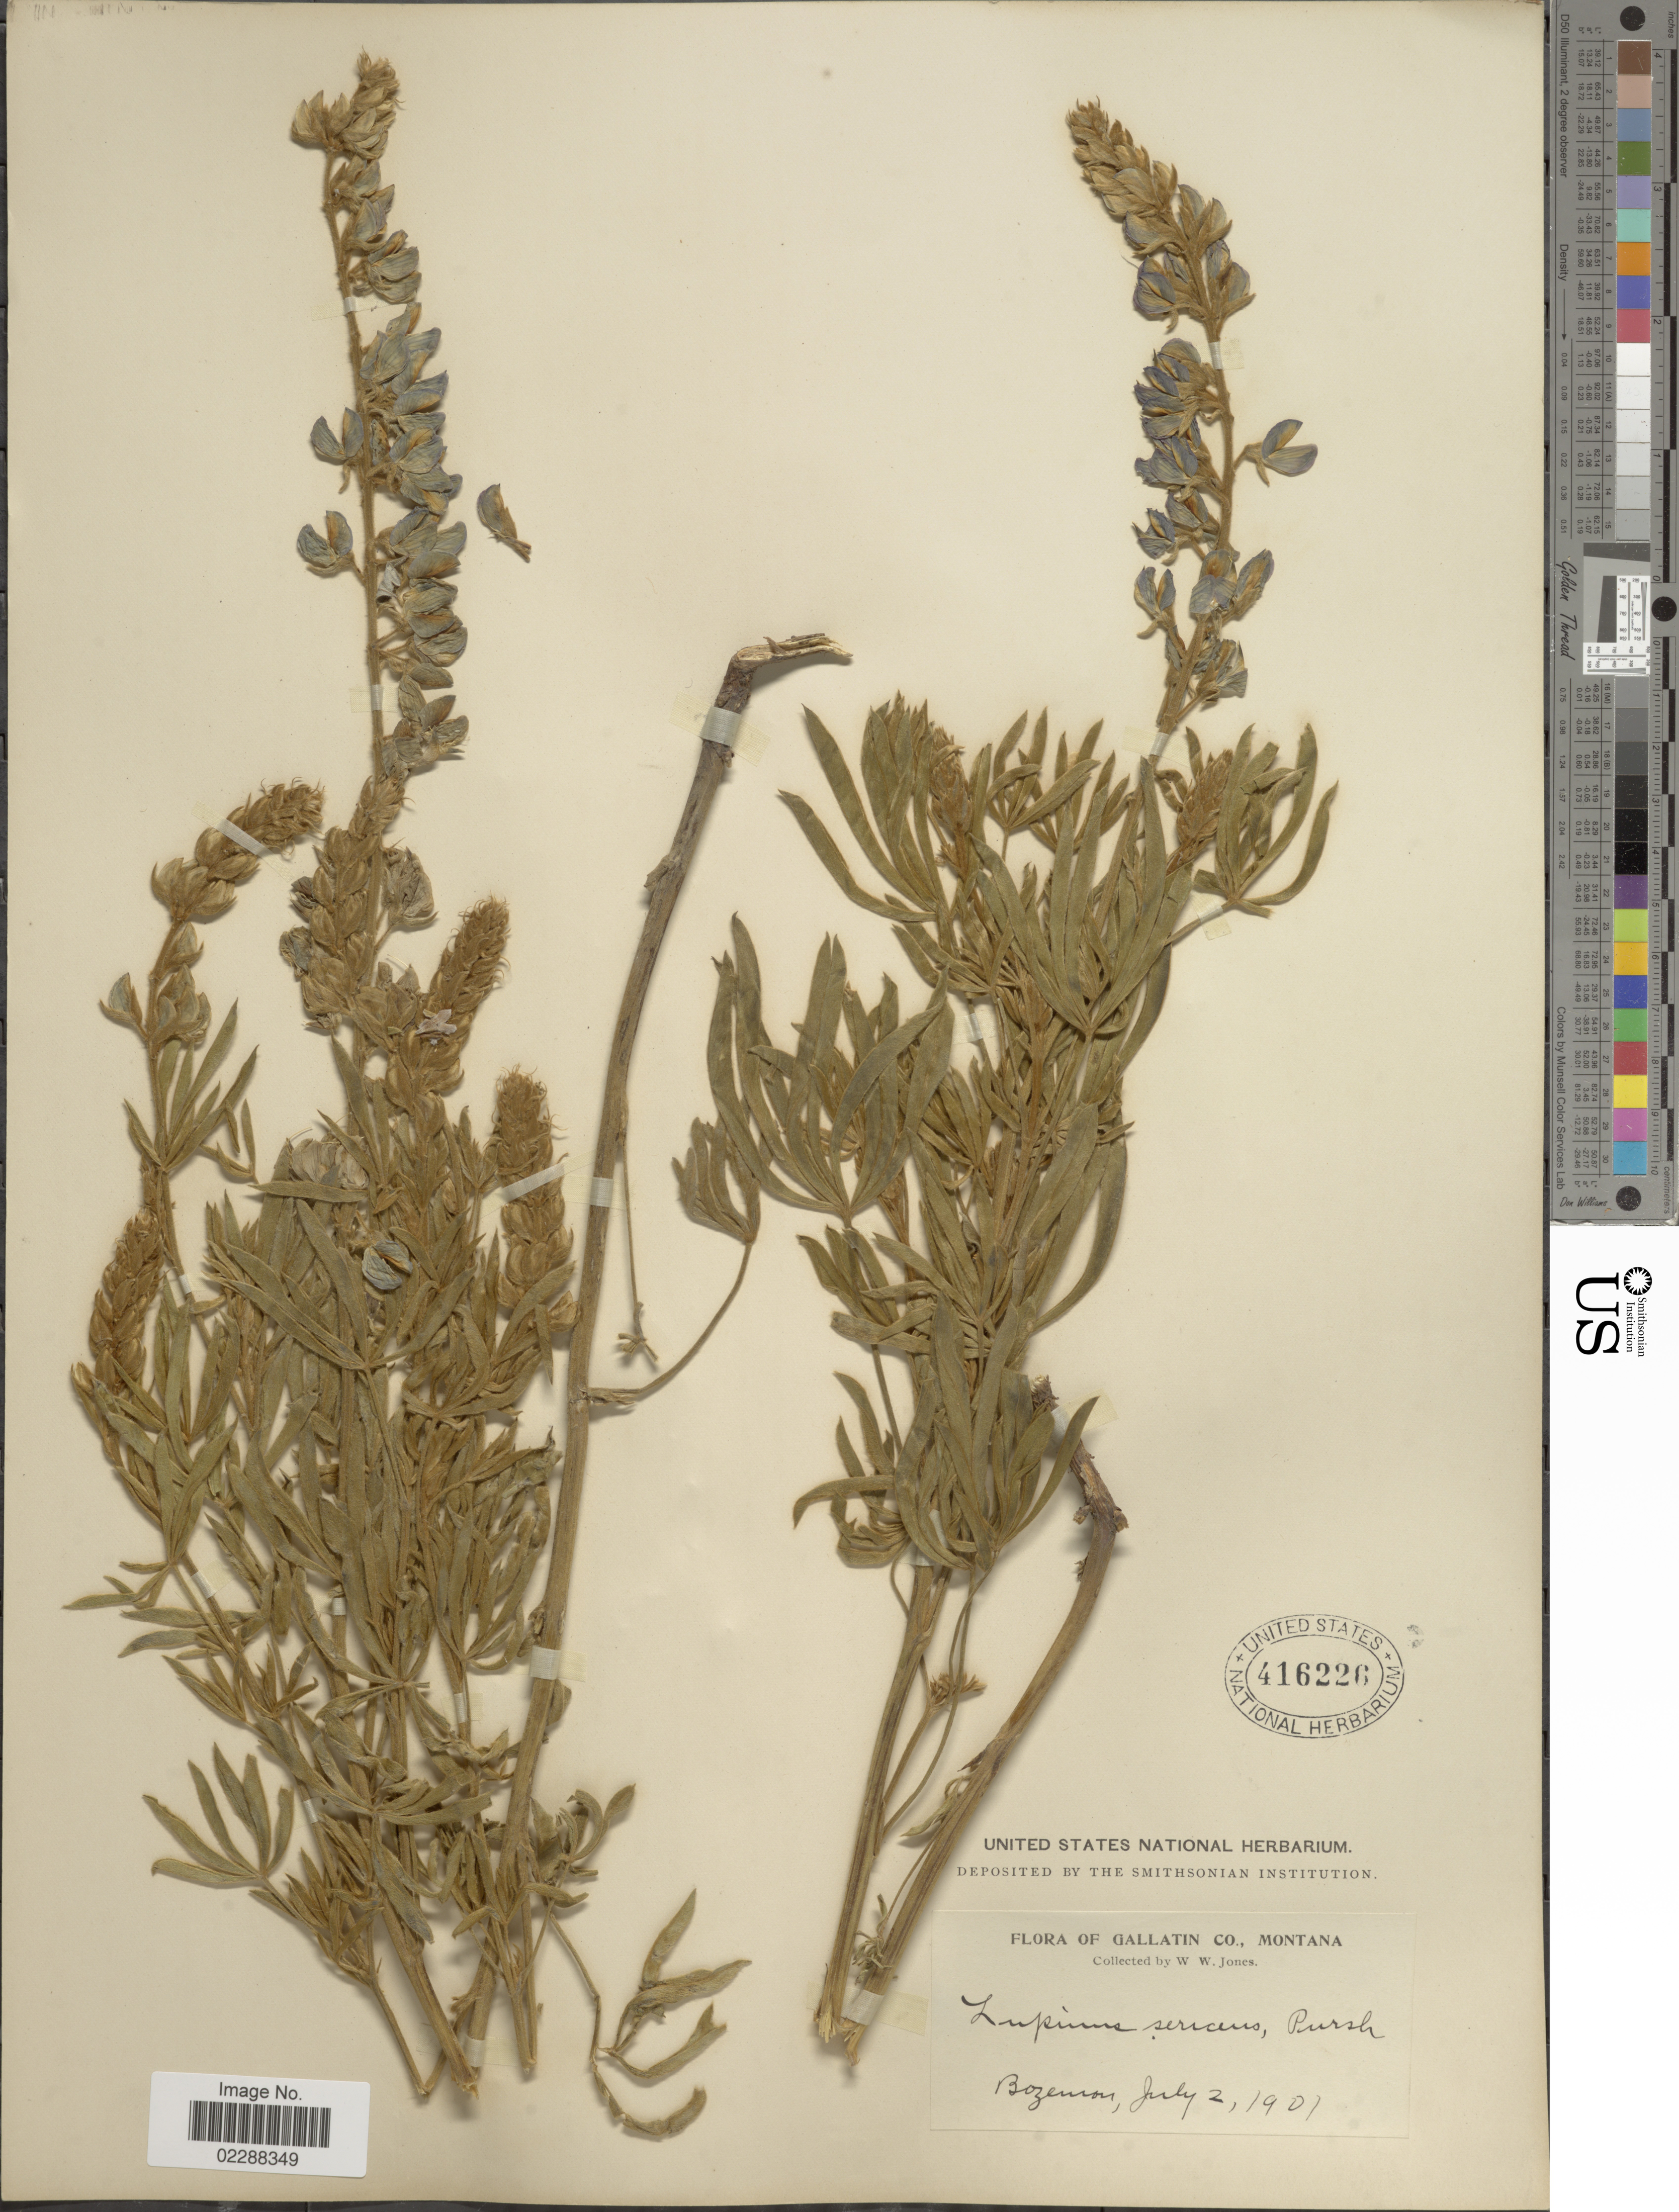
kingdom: Plantae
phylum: Tracheophyta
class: Magnoliopsida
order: Fabales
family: Fabaceae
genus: Lupinus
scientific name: Lupinus sp.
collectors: W. W. Jones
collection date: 1901-07-02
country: United States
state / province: Montana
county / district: Gallatin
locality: Bozeman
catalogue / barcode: US 416226